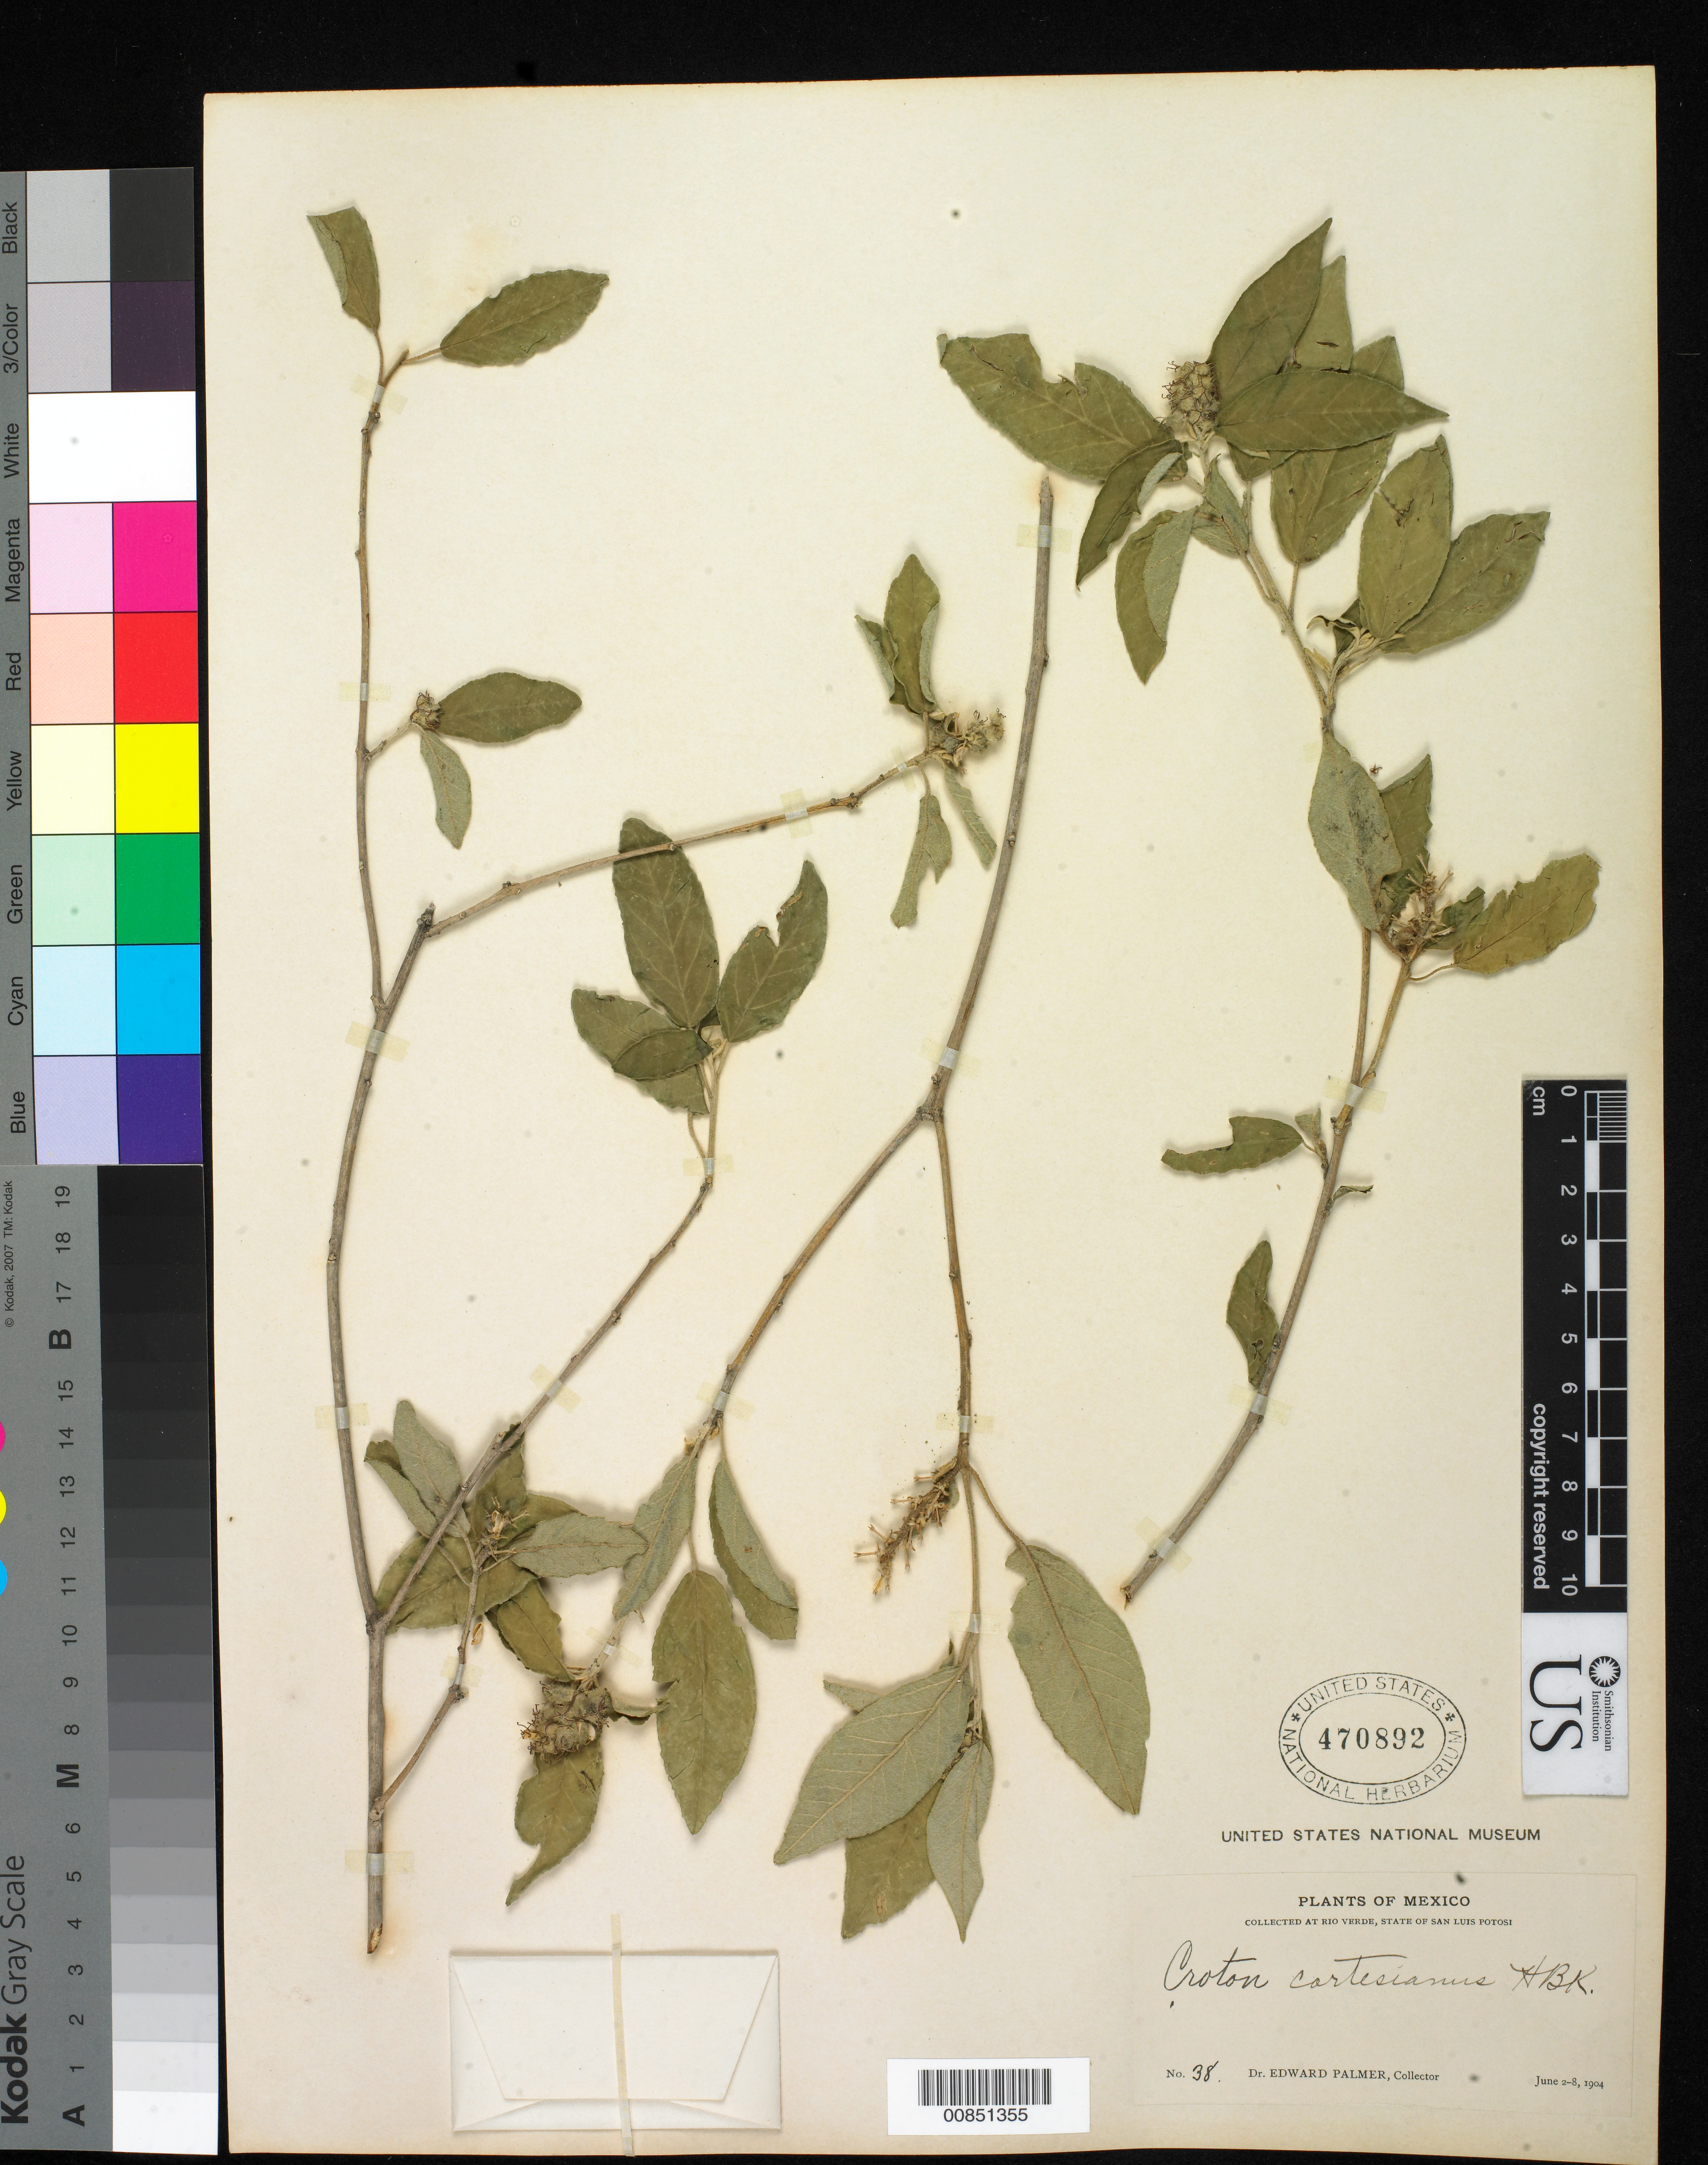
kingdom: Plantae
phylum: Tracheophyta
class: Magnoliopsida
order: Malpighiales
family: Euphorbiaceae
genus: Croton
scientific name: Croton cortesianus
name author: Kunth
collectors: E. Palmer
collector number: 38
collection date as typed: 02 Jun 1904 to 08 Jun 1904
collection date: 1904-06-02/1904-06-08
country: Mexico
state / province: San Luis Potosí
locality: Río Verde, San Luis Potosí.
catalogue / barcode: US 470892